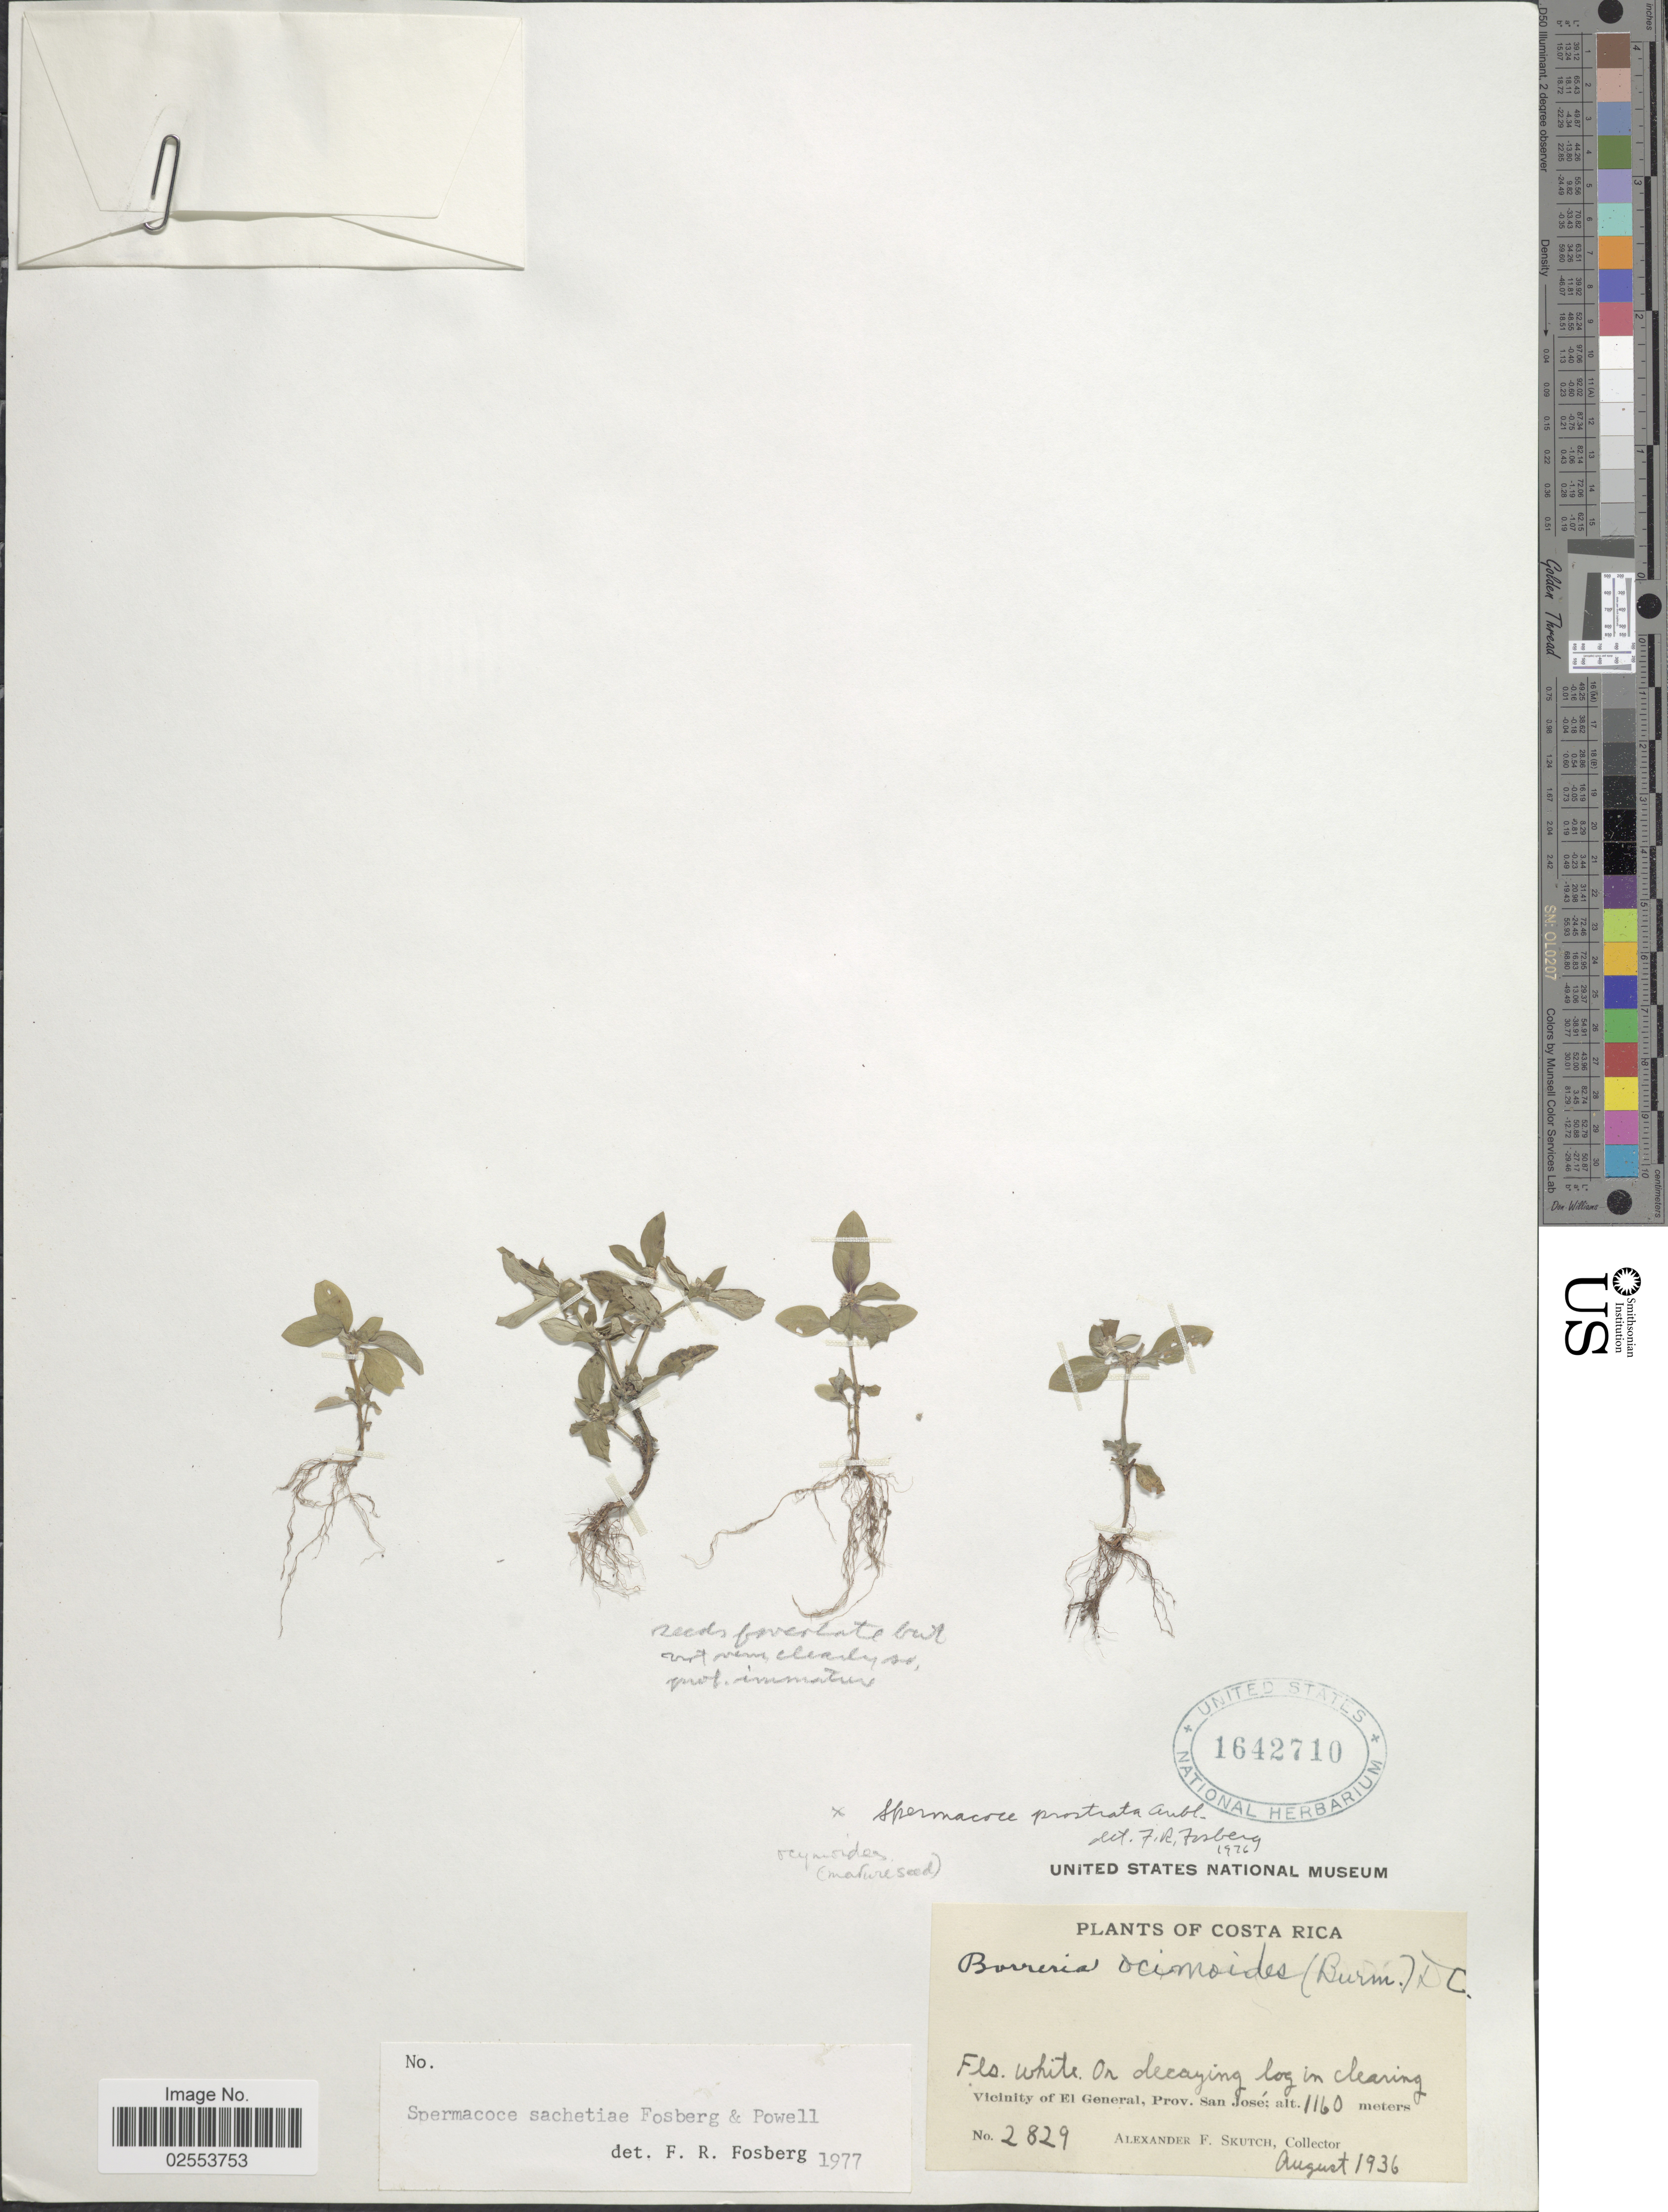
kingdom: Plantae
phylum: Tracheophyta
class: Magnoliopsida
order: Gentianales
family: Rubiaceae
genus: Spermacoce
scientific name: Spermacoce sachetiae Fosberg & D.A. Powell sp. nov. ined.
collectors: A. F. Skutch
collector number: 2829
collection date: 1936-08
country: Costa Rica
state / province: San José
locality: Vicinity of El General.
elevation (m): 1160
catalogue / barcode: US 1642710